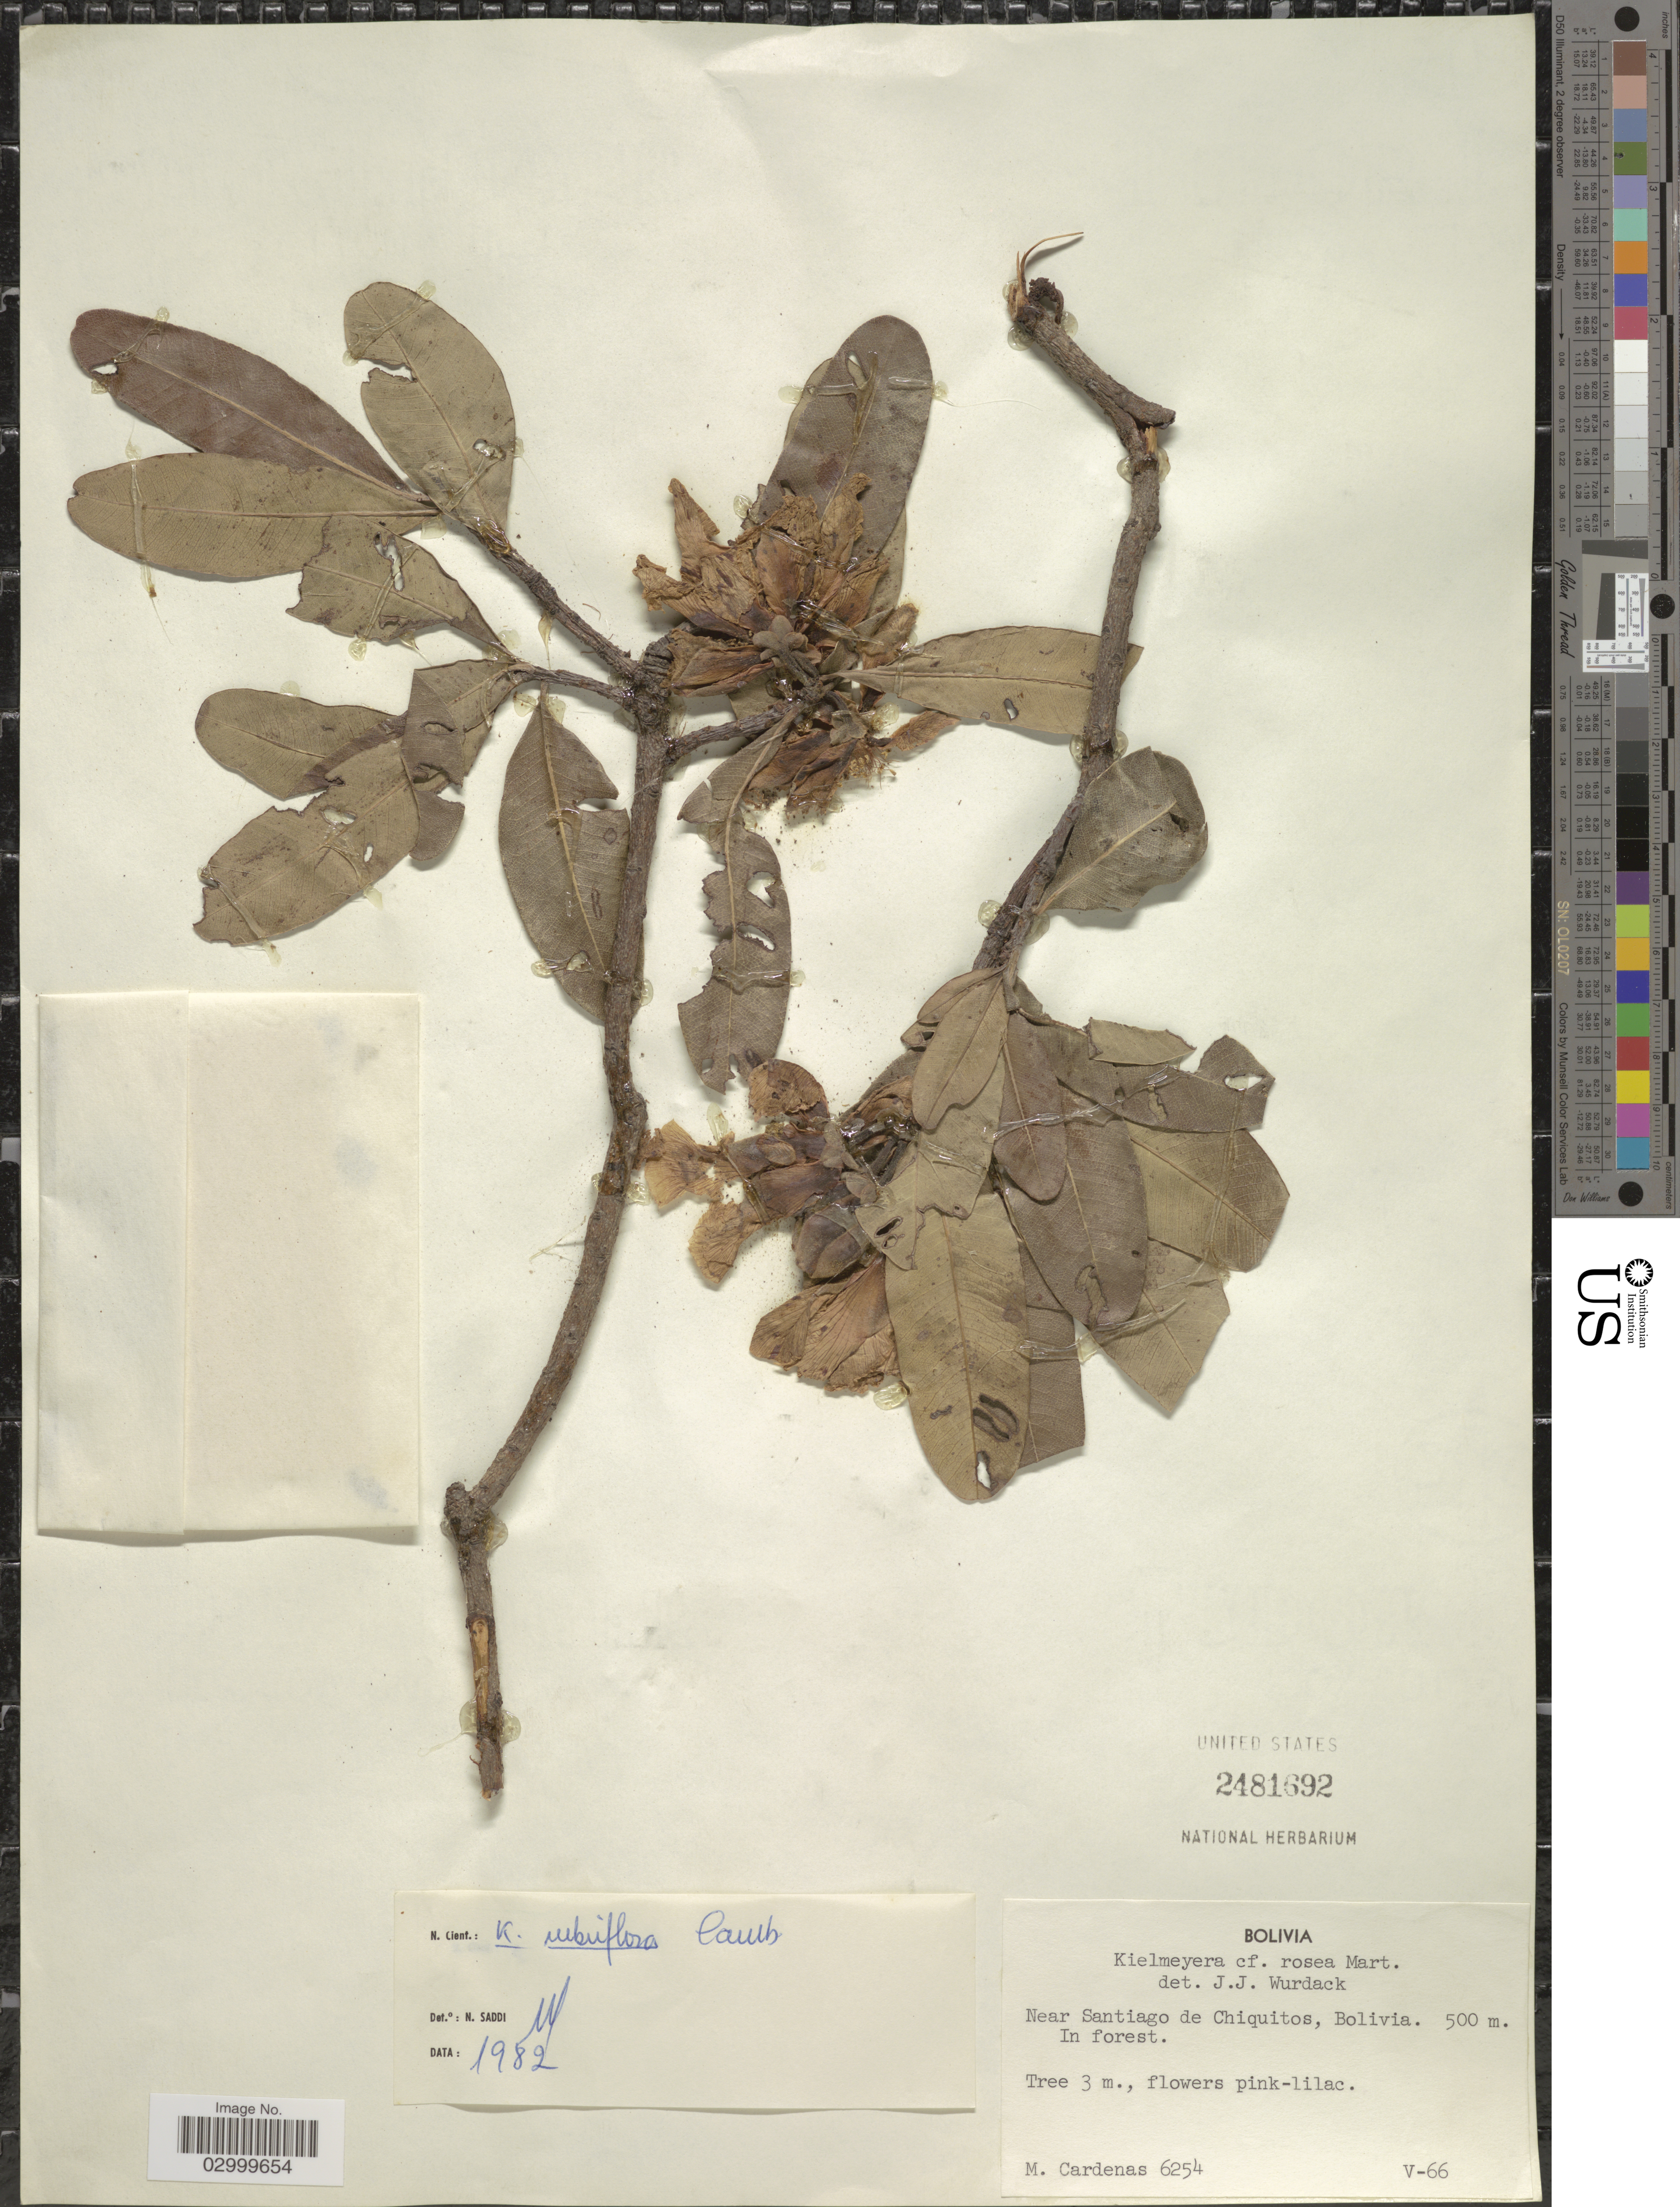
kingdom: Plantae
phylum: Tracheophyta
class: Magnoliopsida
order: Malpighiales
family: Calophyllaceae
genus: Kielmeyera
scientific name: Kielmeyera rubriflora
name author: Cambess.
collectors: M. Cárdenas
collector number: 6254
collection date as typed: Transcribed d/m/y: /5/66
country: Bolivia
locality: Near Santiago de Chiquitos.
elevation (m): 500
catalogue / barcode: US 2481692